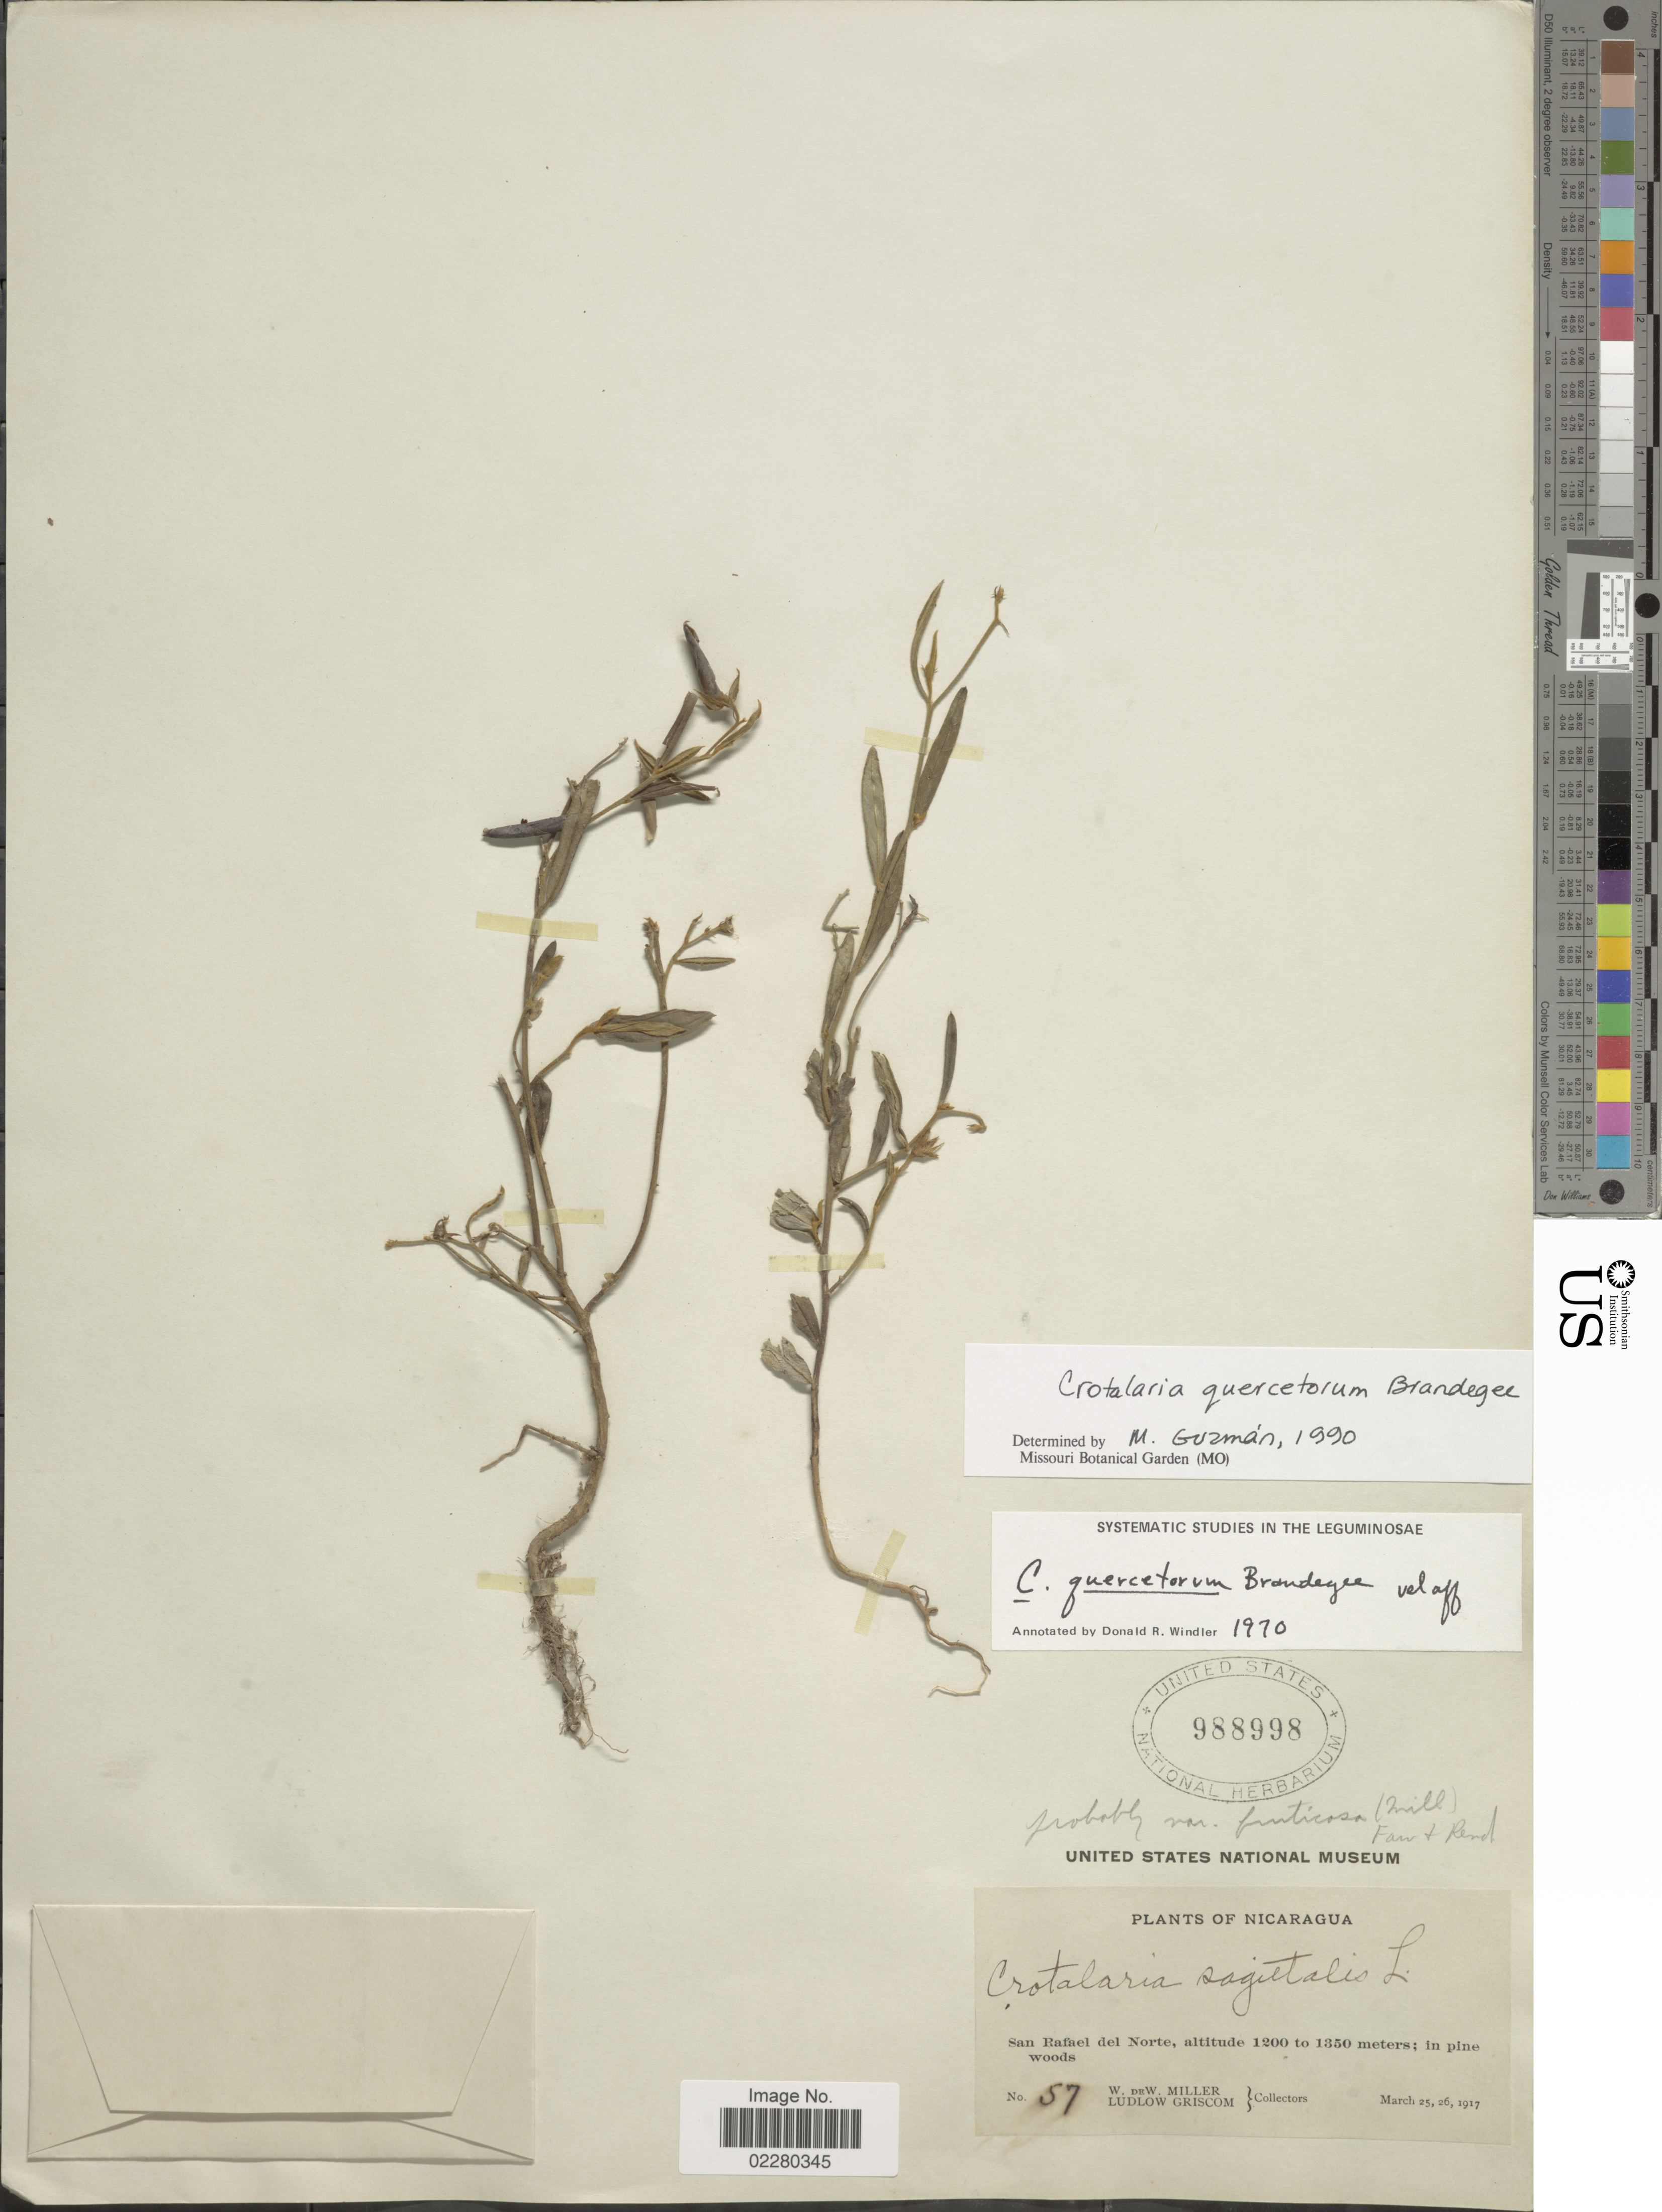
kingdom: Plantae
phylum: Tracheophyta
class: Magnoliopsida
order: Fabales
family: Fabaceae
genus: Crotalaria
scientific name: Crotalaria quercetorum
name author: Brandegee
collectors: W. W. Miller & L. Griscom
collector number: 57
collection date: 1917-03-25/1917-03-26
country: Nicaragua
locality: San Rafael del Norte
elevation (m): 1200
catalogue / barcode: US 988998